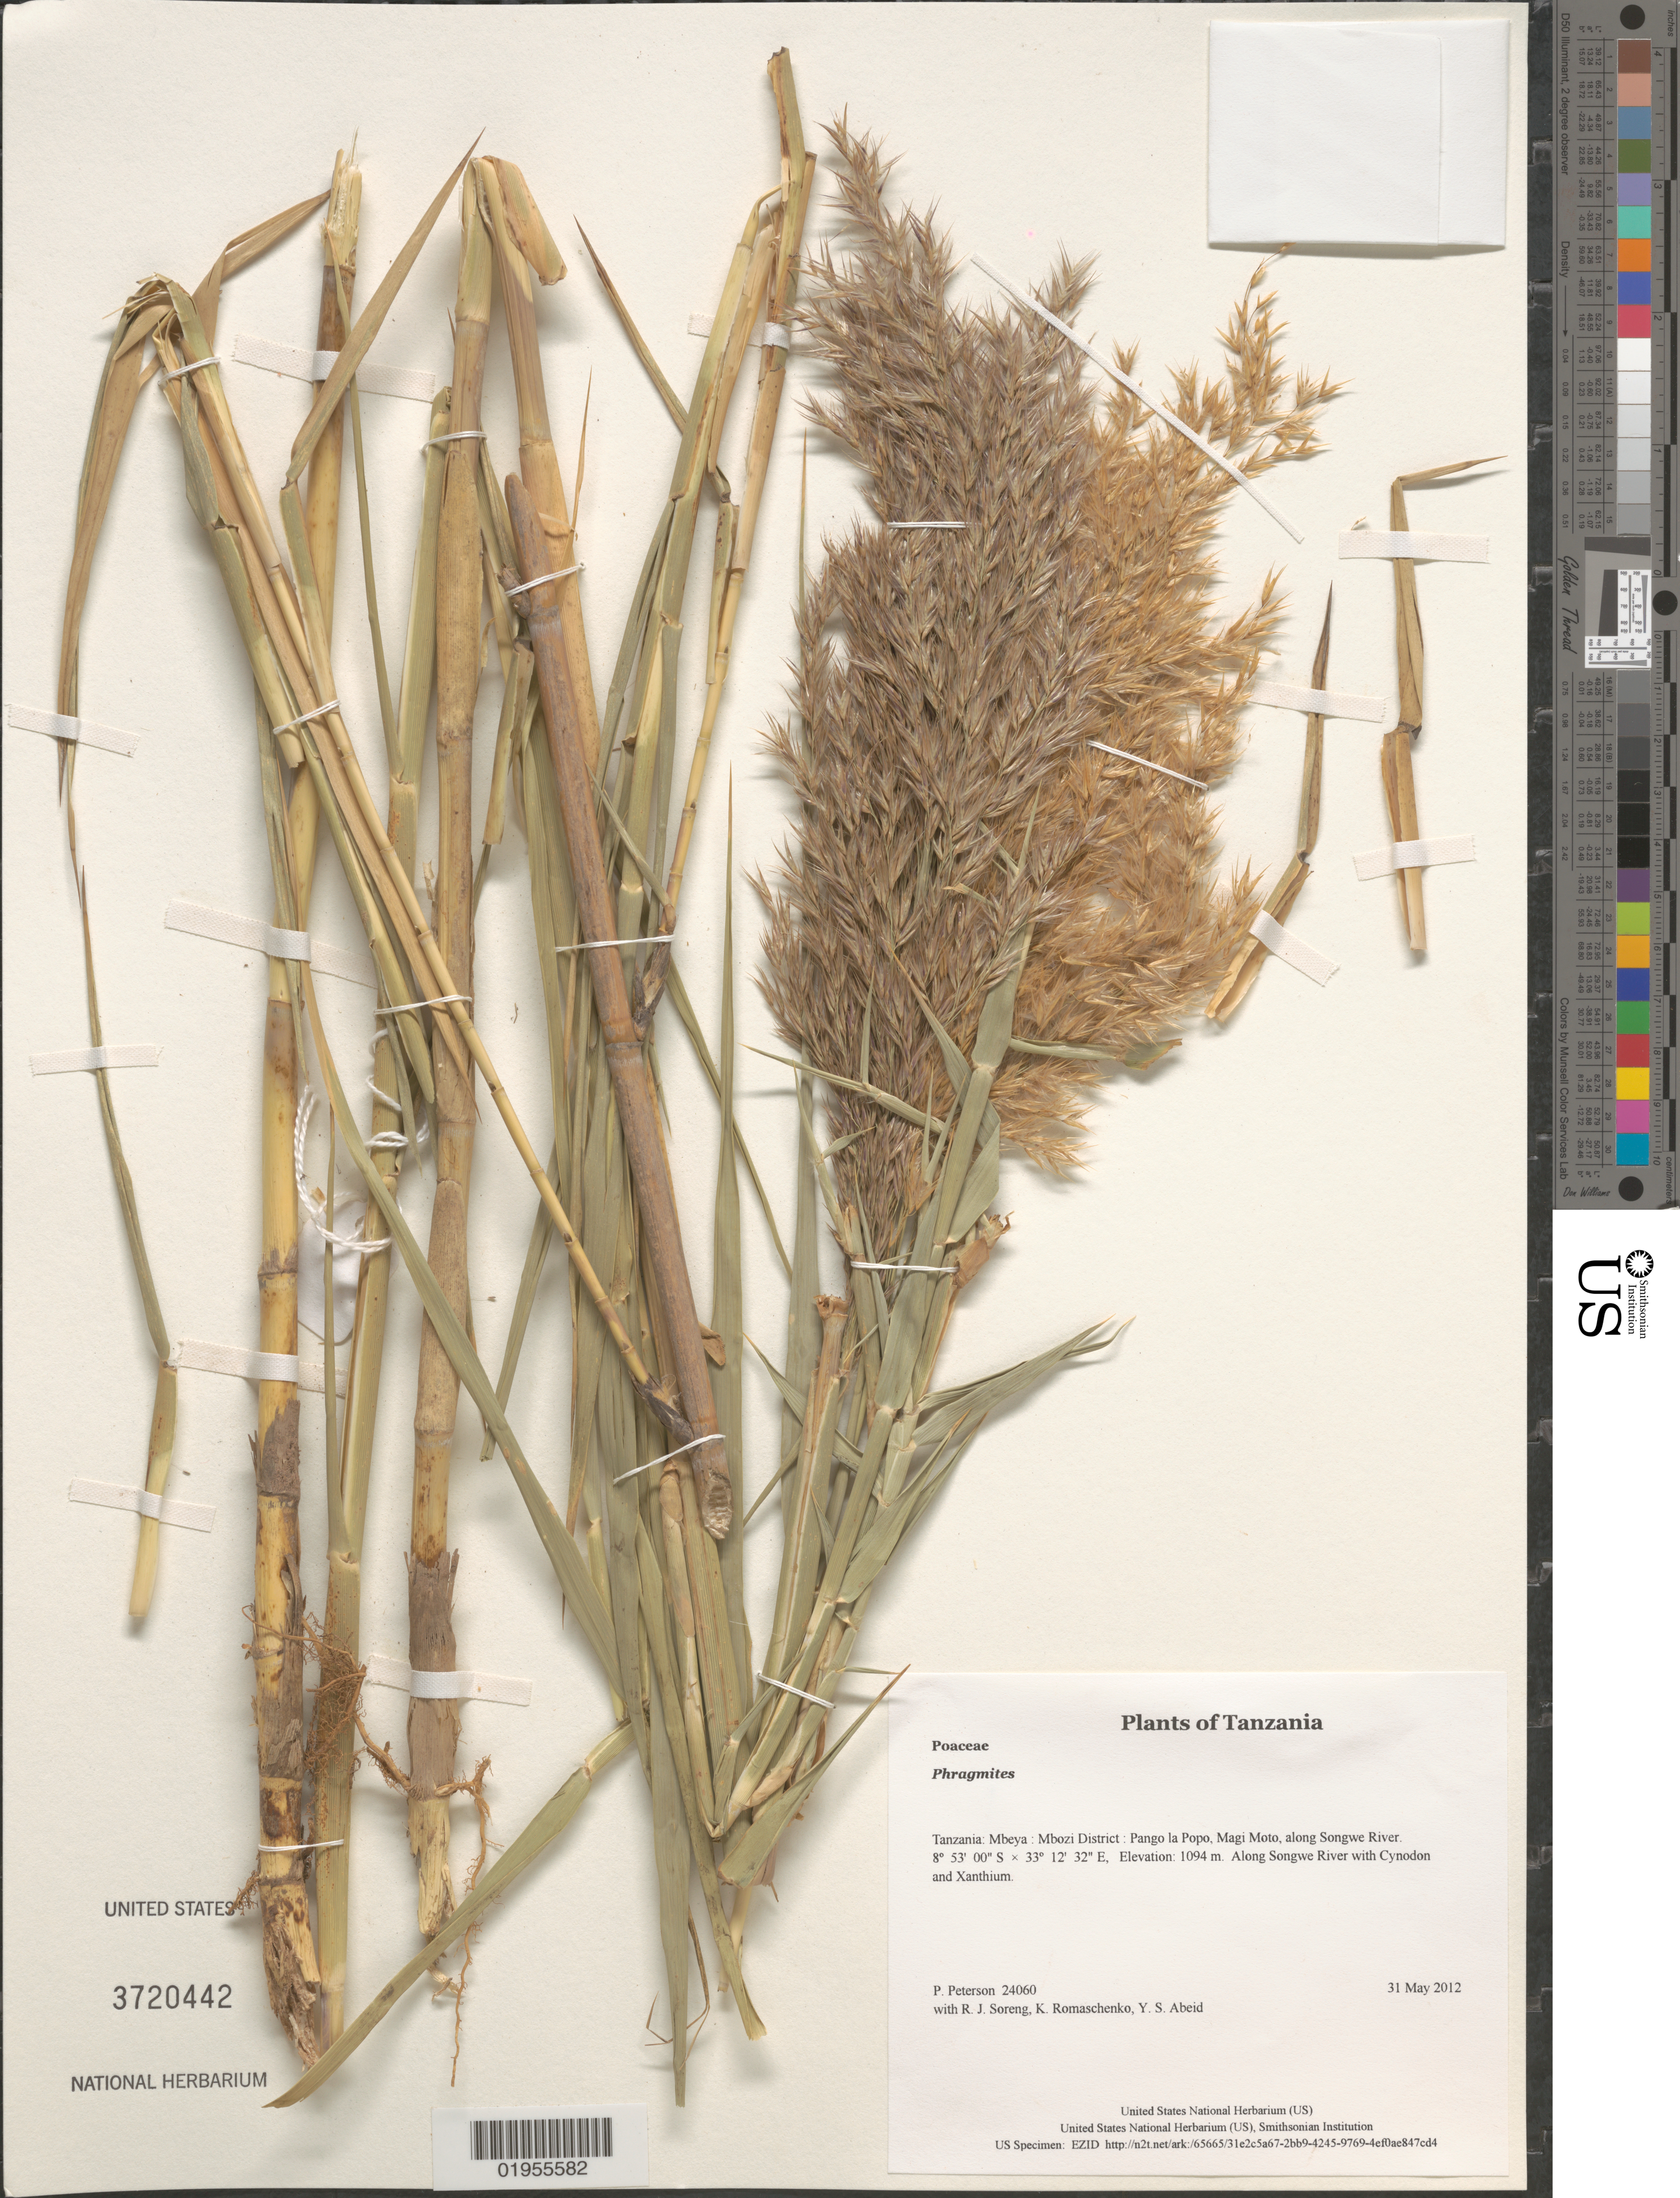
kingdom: Plantae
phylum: Tracheophyta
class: Liliopsida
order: Poales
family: Poaceae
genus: Phragmites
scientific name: Phragmites sp.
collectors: P. M. Peterson, R. J. Soreng, K. Romaschenko & Y. Abeid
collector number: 24060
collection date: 2012-05-31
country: Tanzania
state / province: Mbeya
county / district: Mbozi District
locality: Pango la Popo, Magi Moto, along Songwe River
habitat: Along Songwe River with Cynodon and Xanthium.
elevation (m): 1094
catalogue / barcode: US 3720442